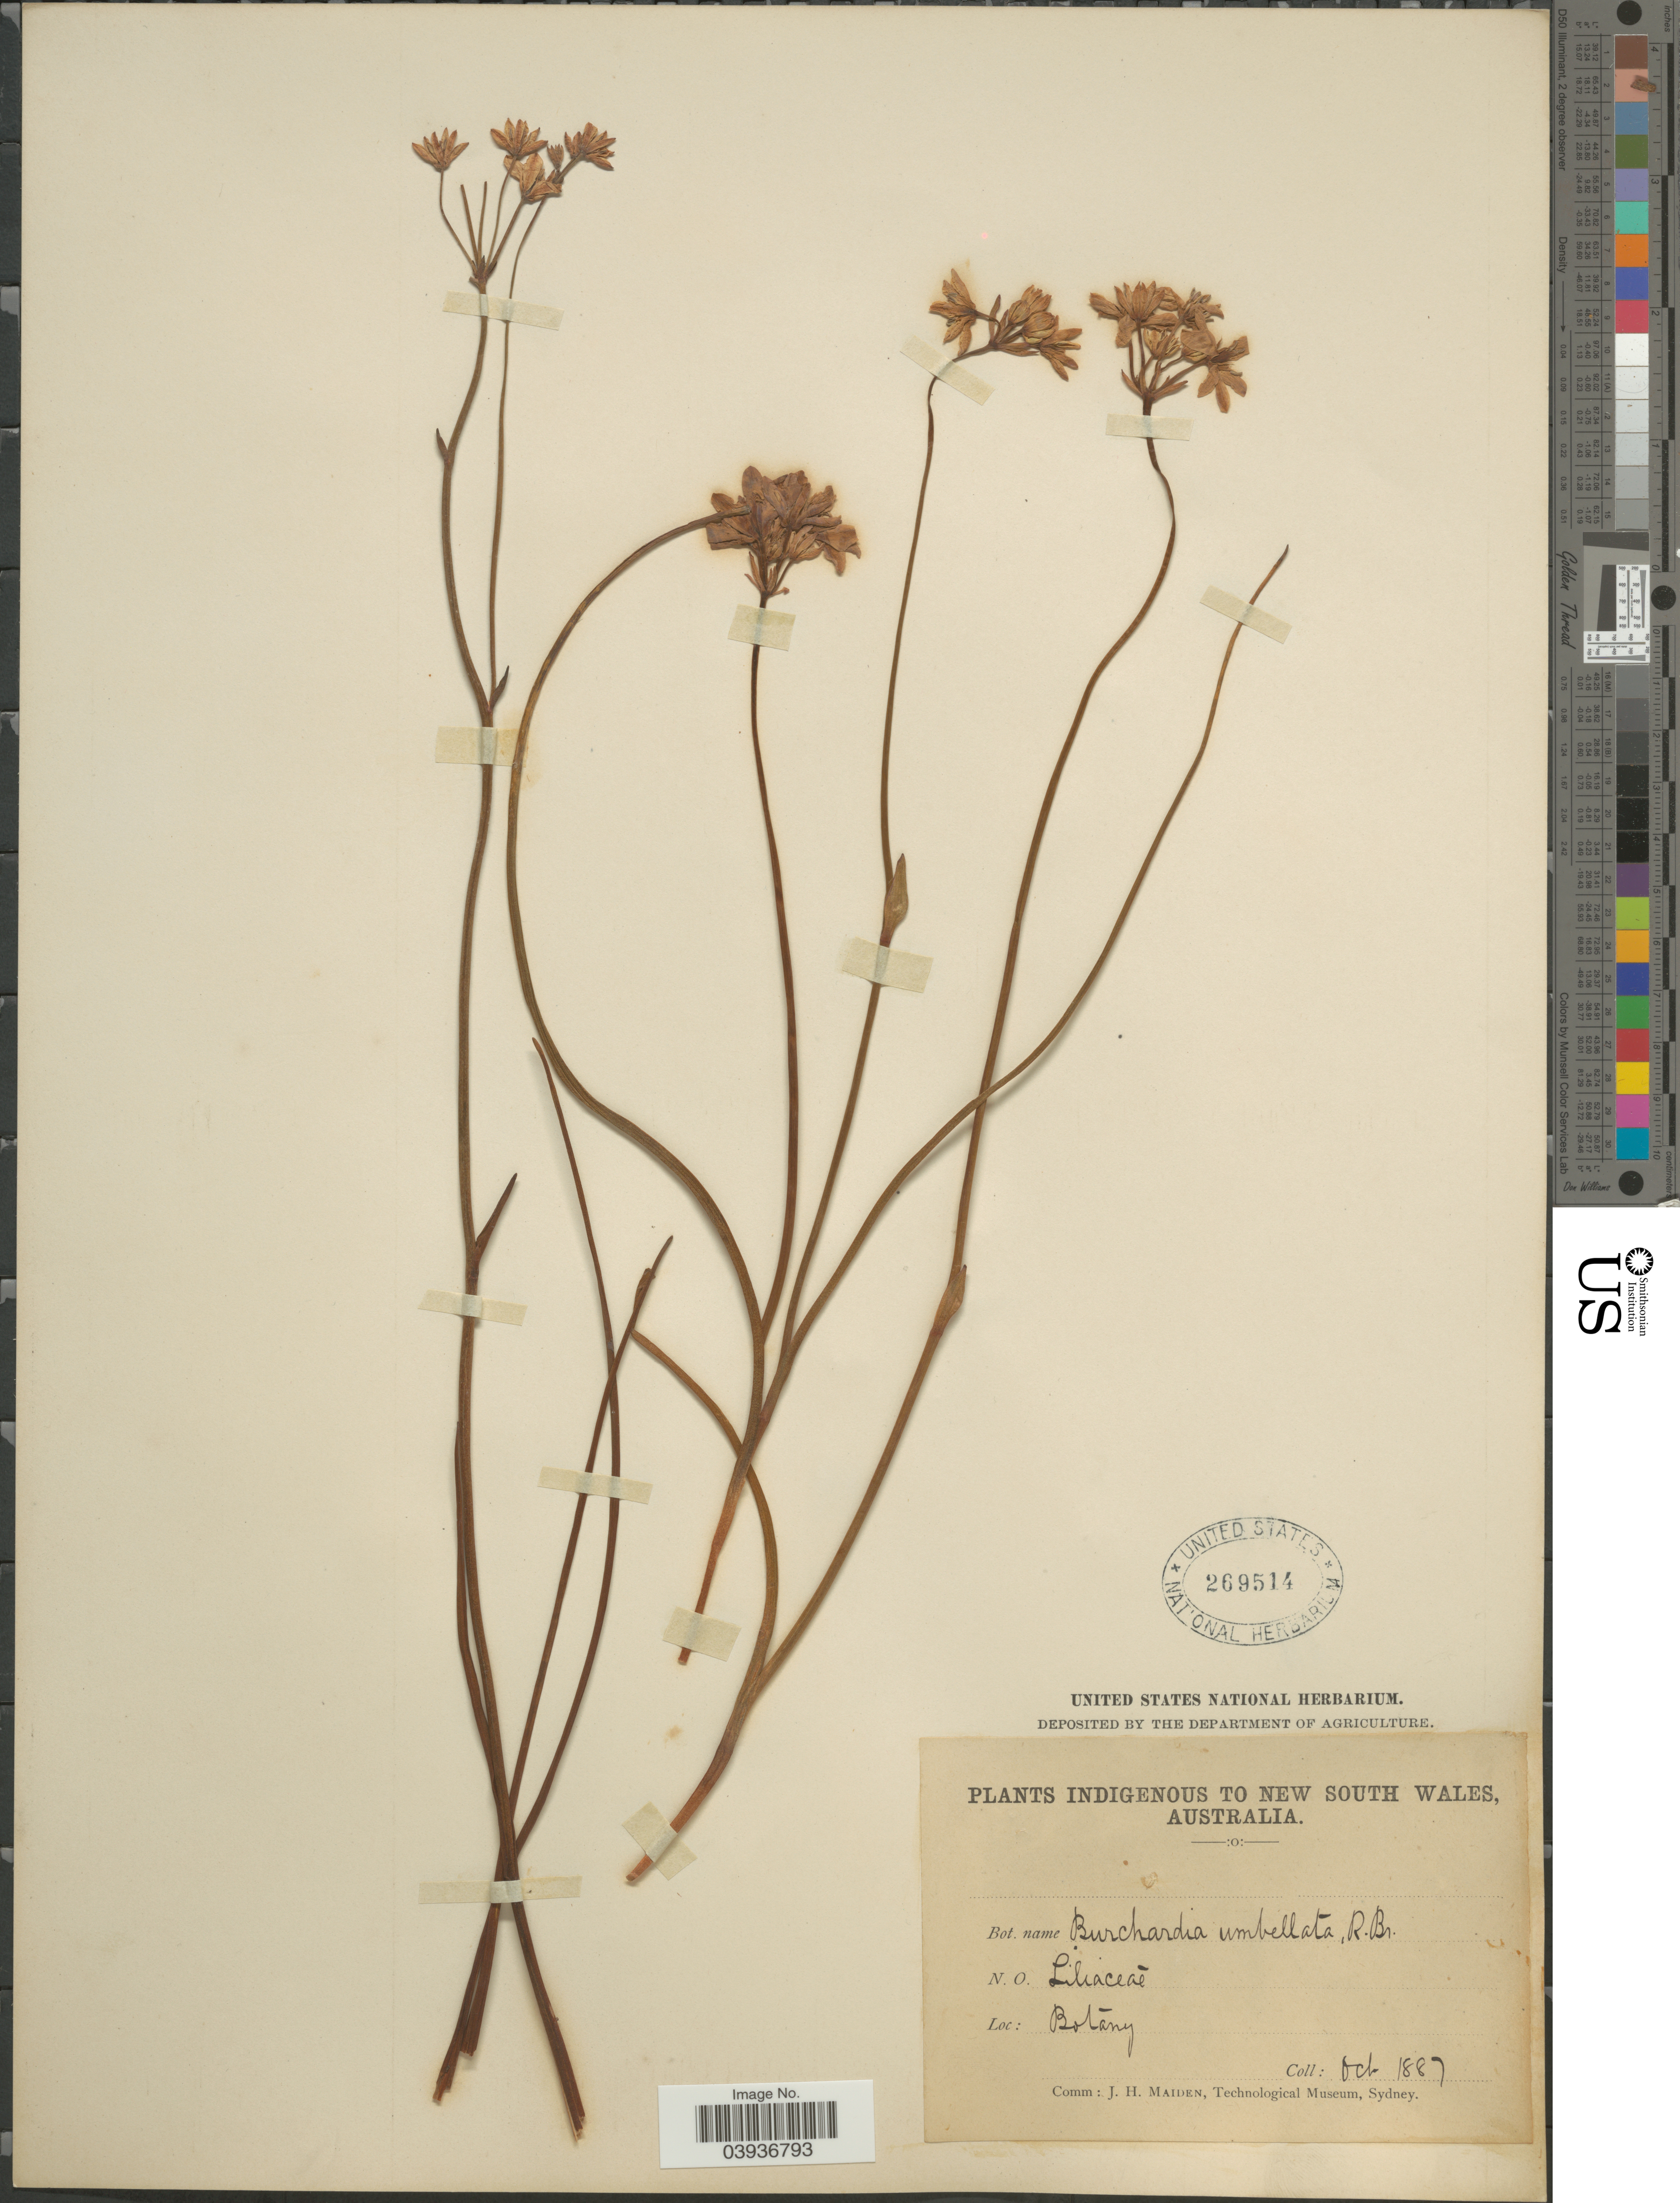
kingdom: Plantae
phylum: Tracheophyta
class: Liliopsida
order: Liliales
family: Colchicaceae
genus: Burchardia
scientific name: Burchardia umbellata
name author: R. Br.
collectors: J. Maiden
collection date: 1887-10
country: Australia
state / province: New South Wales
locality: Indigenous to New South Wales. Botany.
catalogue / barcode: US 269514